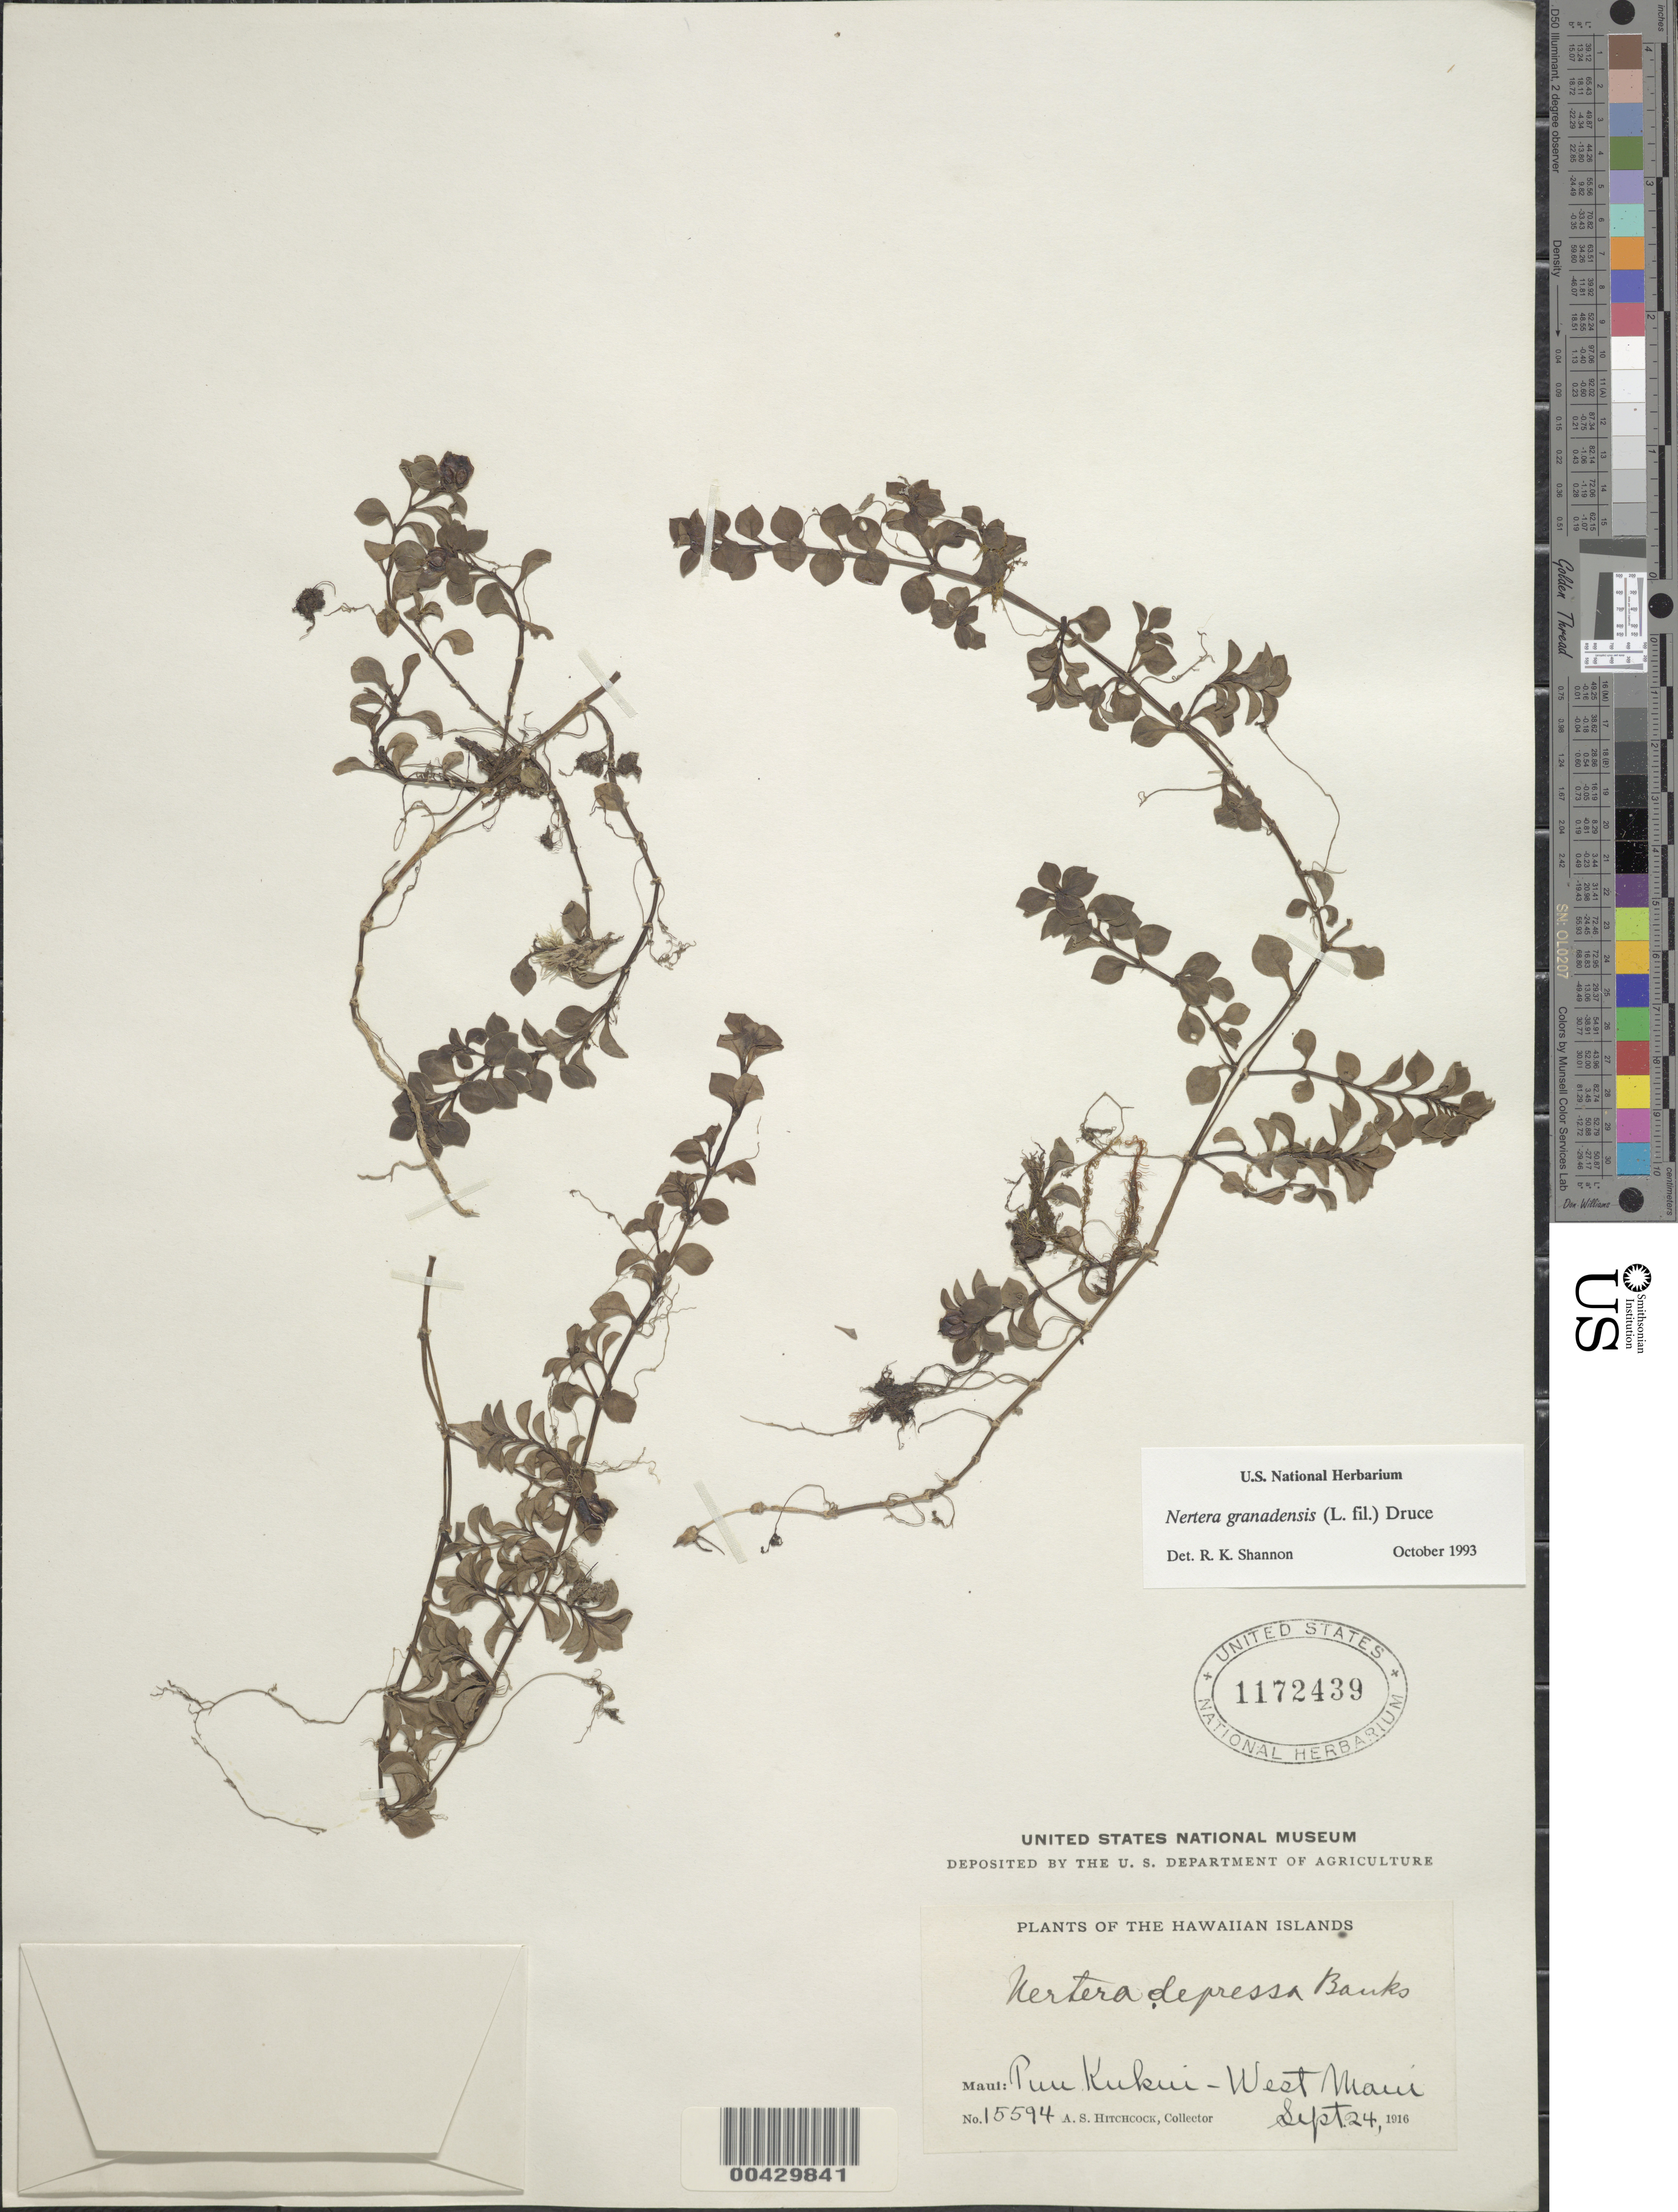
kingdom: Plantae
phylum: Tracheophyta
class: Magnoliopsida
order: Gentianales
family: Rubiaceae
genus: Nertera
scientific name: Nertera granadensis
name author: (Mutis ex L. f.) Druce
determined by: Shannon, R. K., (UNITED STATES)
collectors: A. S. Hitchcock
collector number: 15594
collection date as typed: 24 Sep 1916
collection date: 1916-09-24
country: United States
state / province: Hawaii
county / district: Maui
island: Maui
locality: Puu Kukui, W Maui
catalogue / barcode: US 1172439